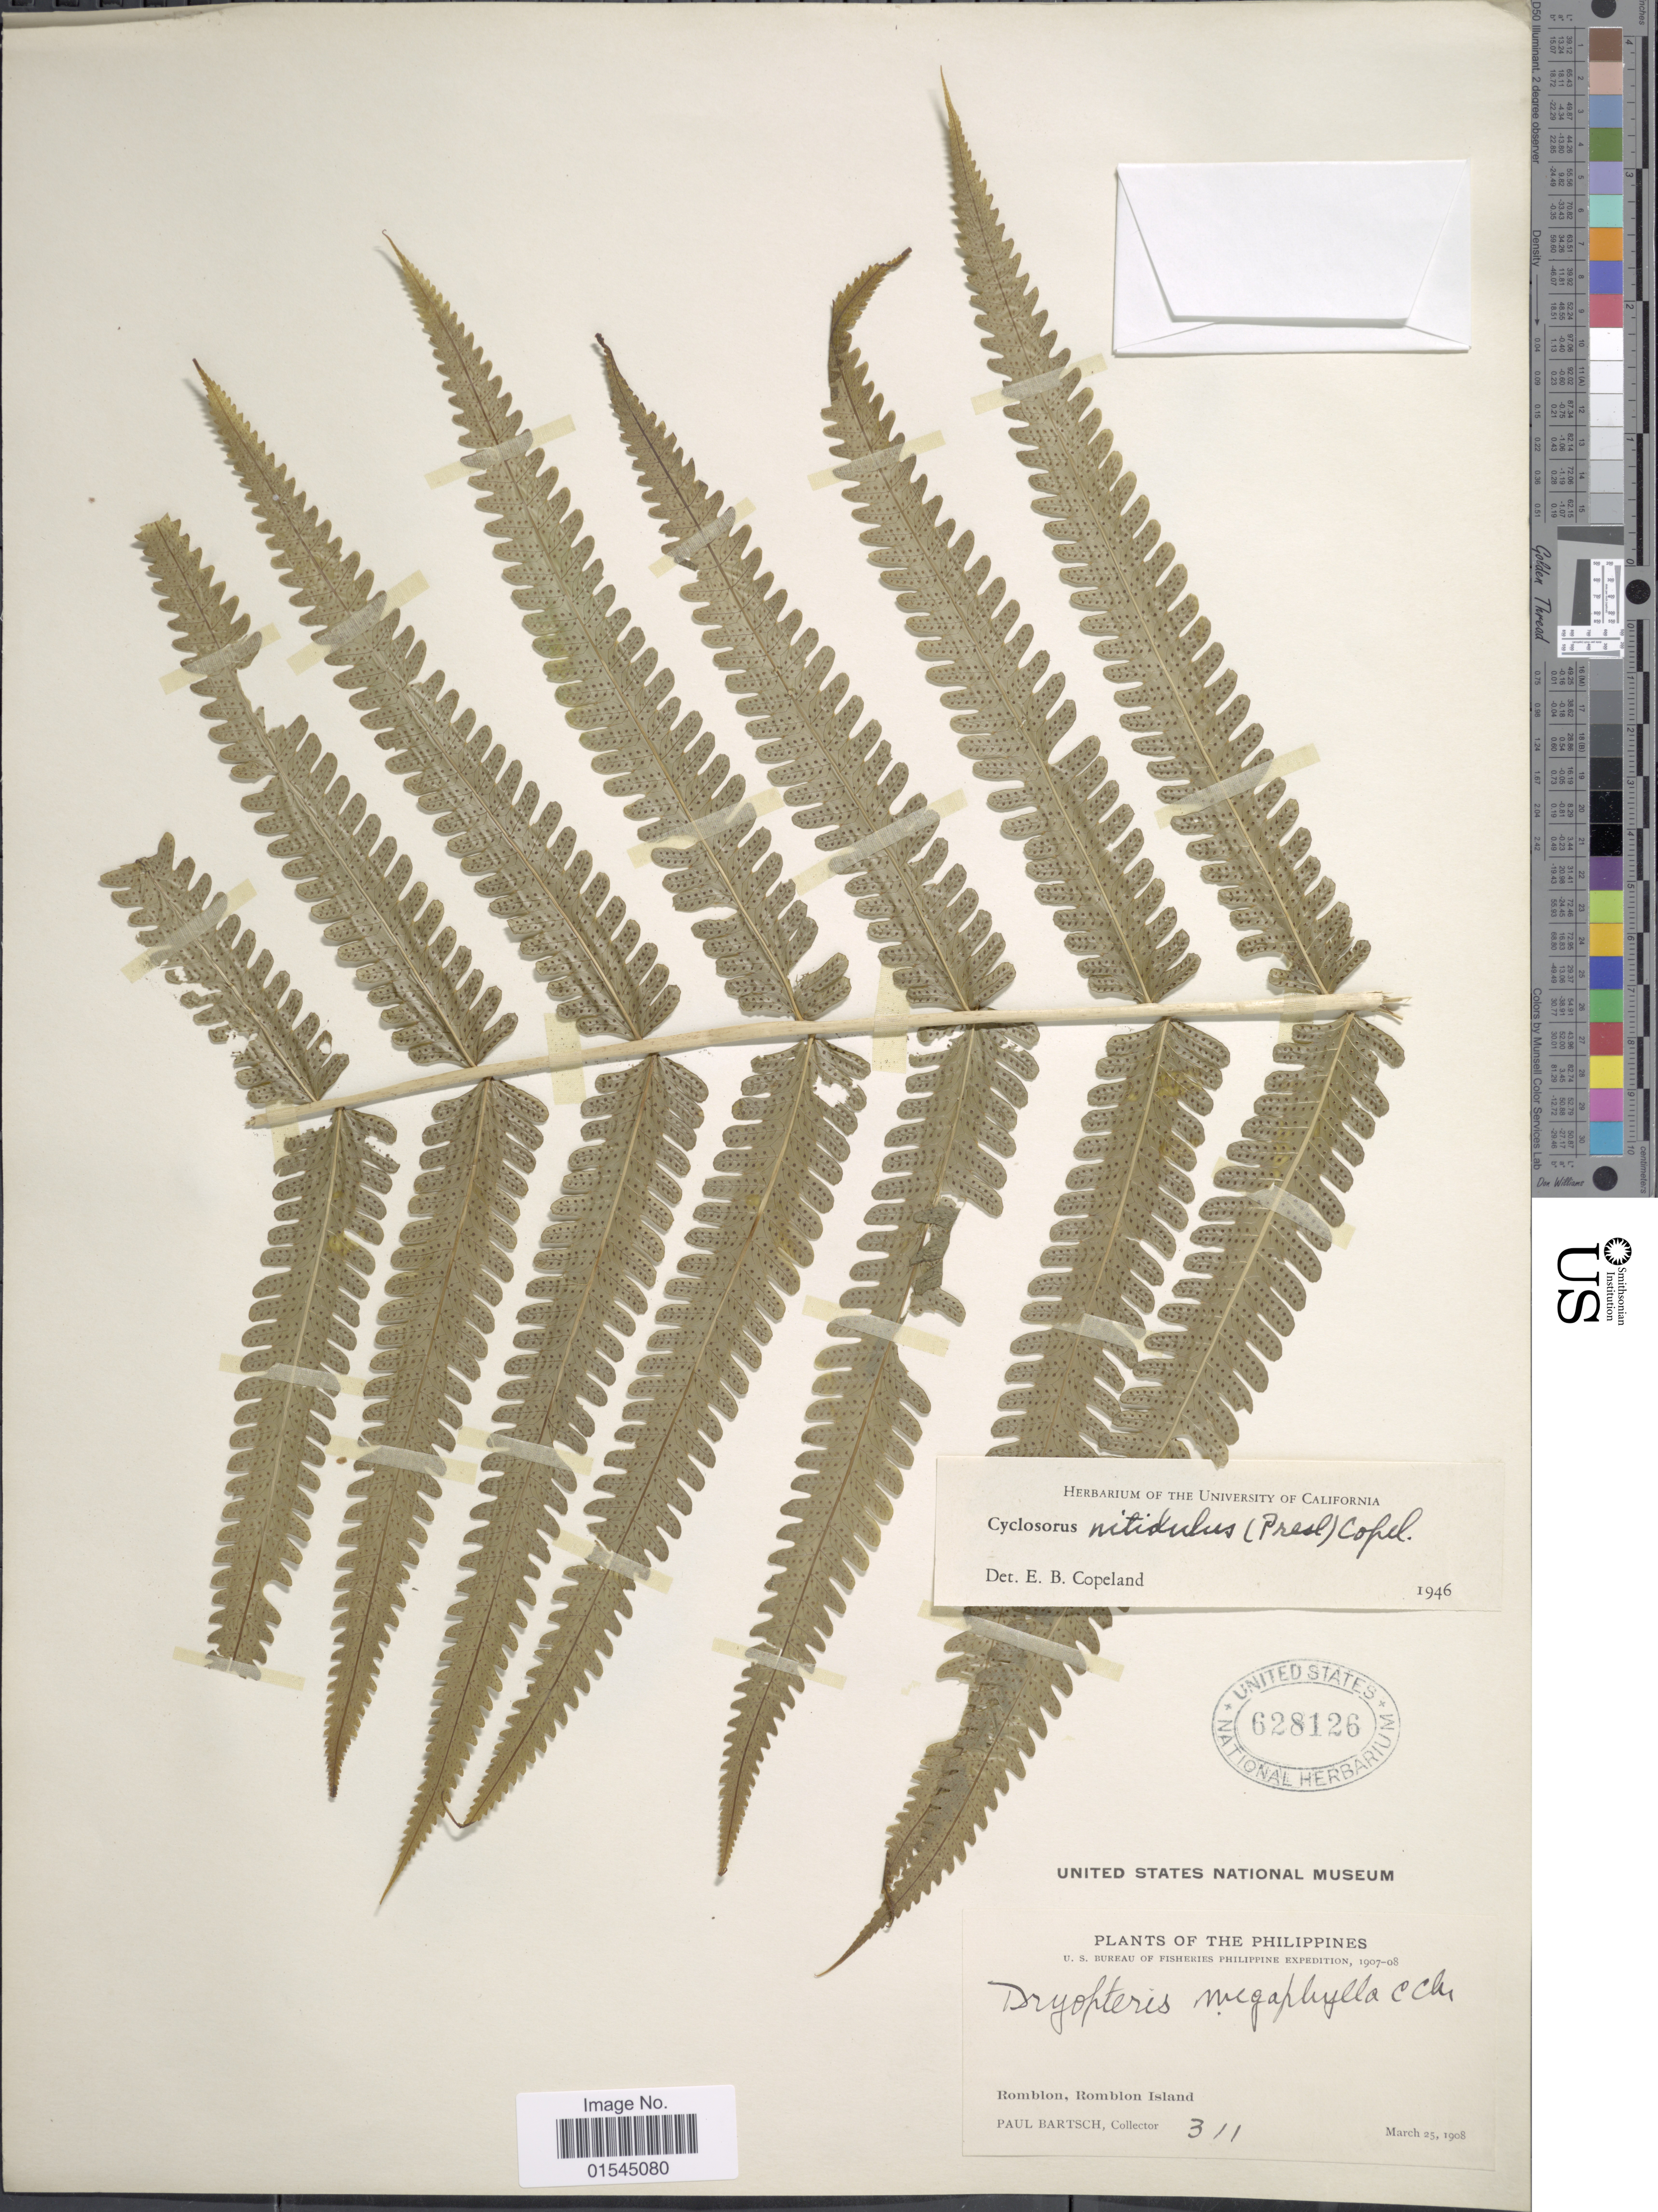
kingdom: Plantae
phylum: Tracheophyta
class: Polypodiopsida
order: Polypodiales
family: Thelypteridaceae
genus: Sphaerostephanos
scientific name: Sphaerostephanos productus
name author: (Kaulf.) Holttum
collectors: P. Bartsch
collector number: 311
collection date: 1908-03-25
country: Philippines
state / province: Mimaropa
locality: Romblon, Romblon Island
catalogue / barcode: US 628126